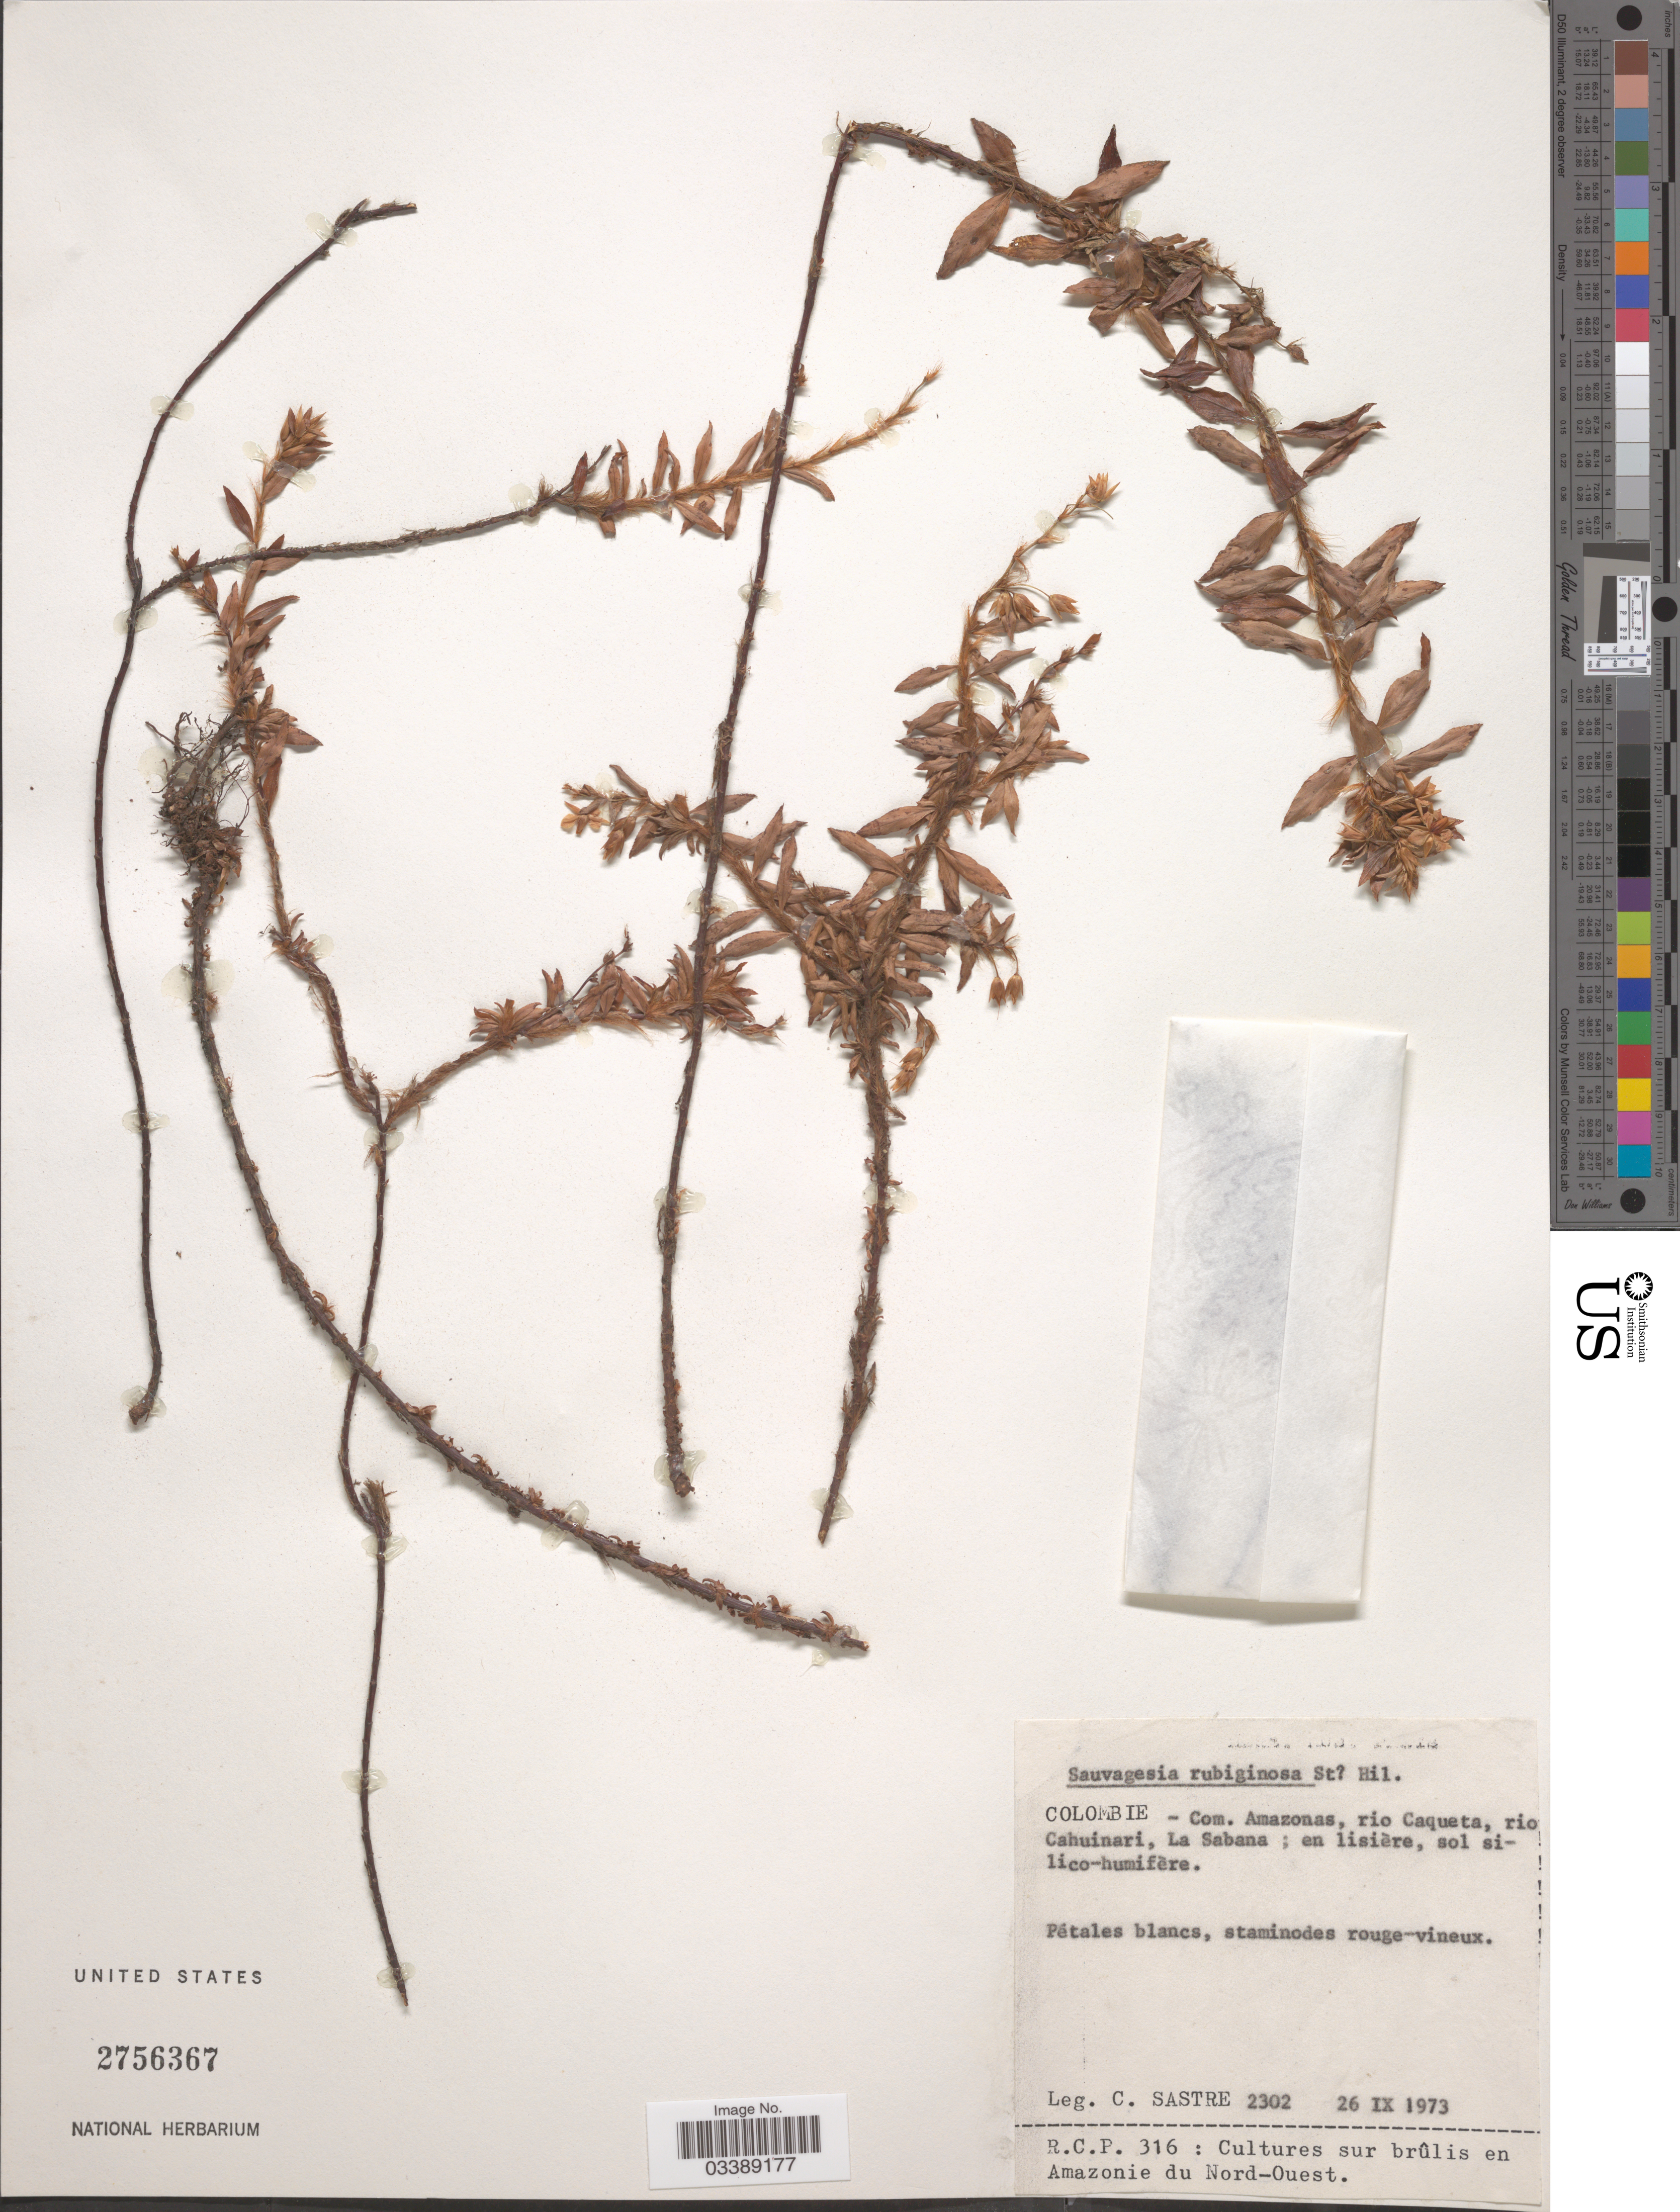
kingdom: Plantae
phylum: Tracheophyta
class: Magnoliopsida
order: Malpighiales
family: Ochnaceae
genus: Sauvagesia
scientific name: Sauvagesia rubiginosa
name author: A. St.-Hil.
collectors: C. Sastre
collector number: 2302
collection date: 1973-09-26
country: Colombia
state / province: Amazônas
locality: Com. Amazonas, rio Caqueta, rio Cahuinari, La Sabana.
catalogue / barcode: US 2756367